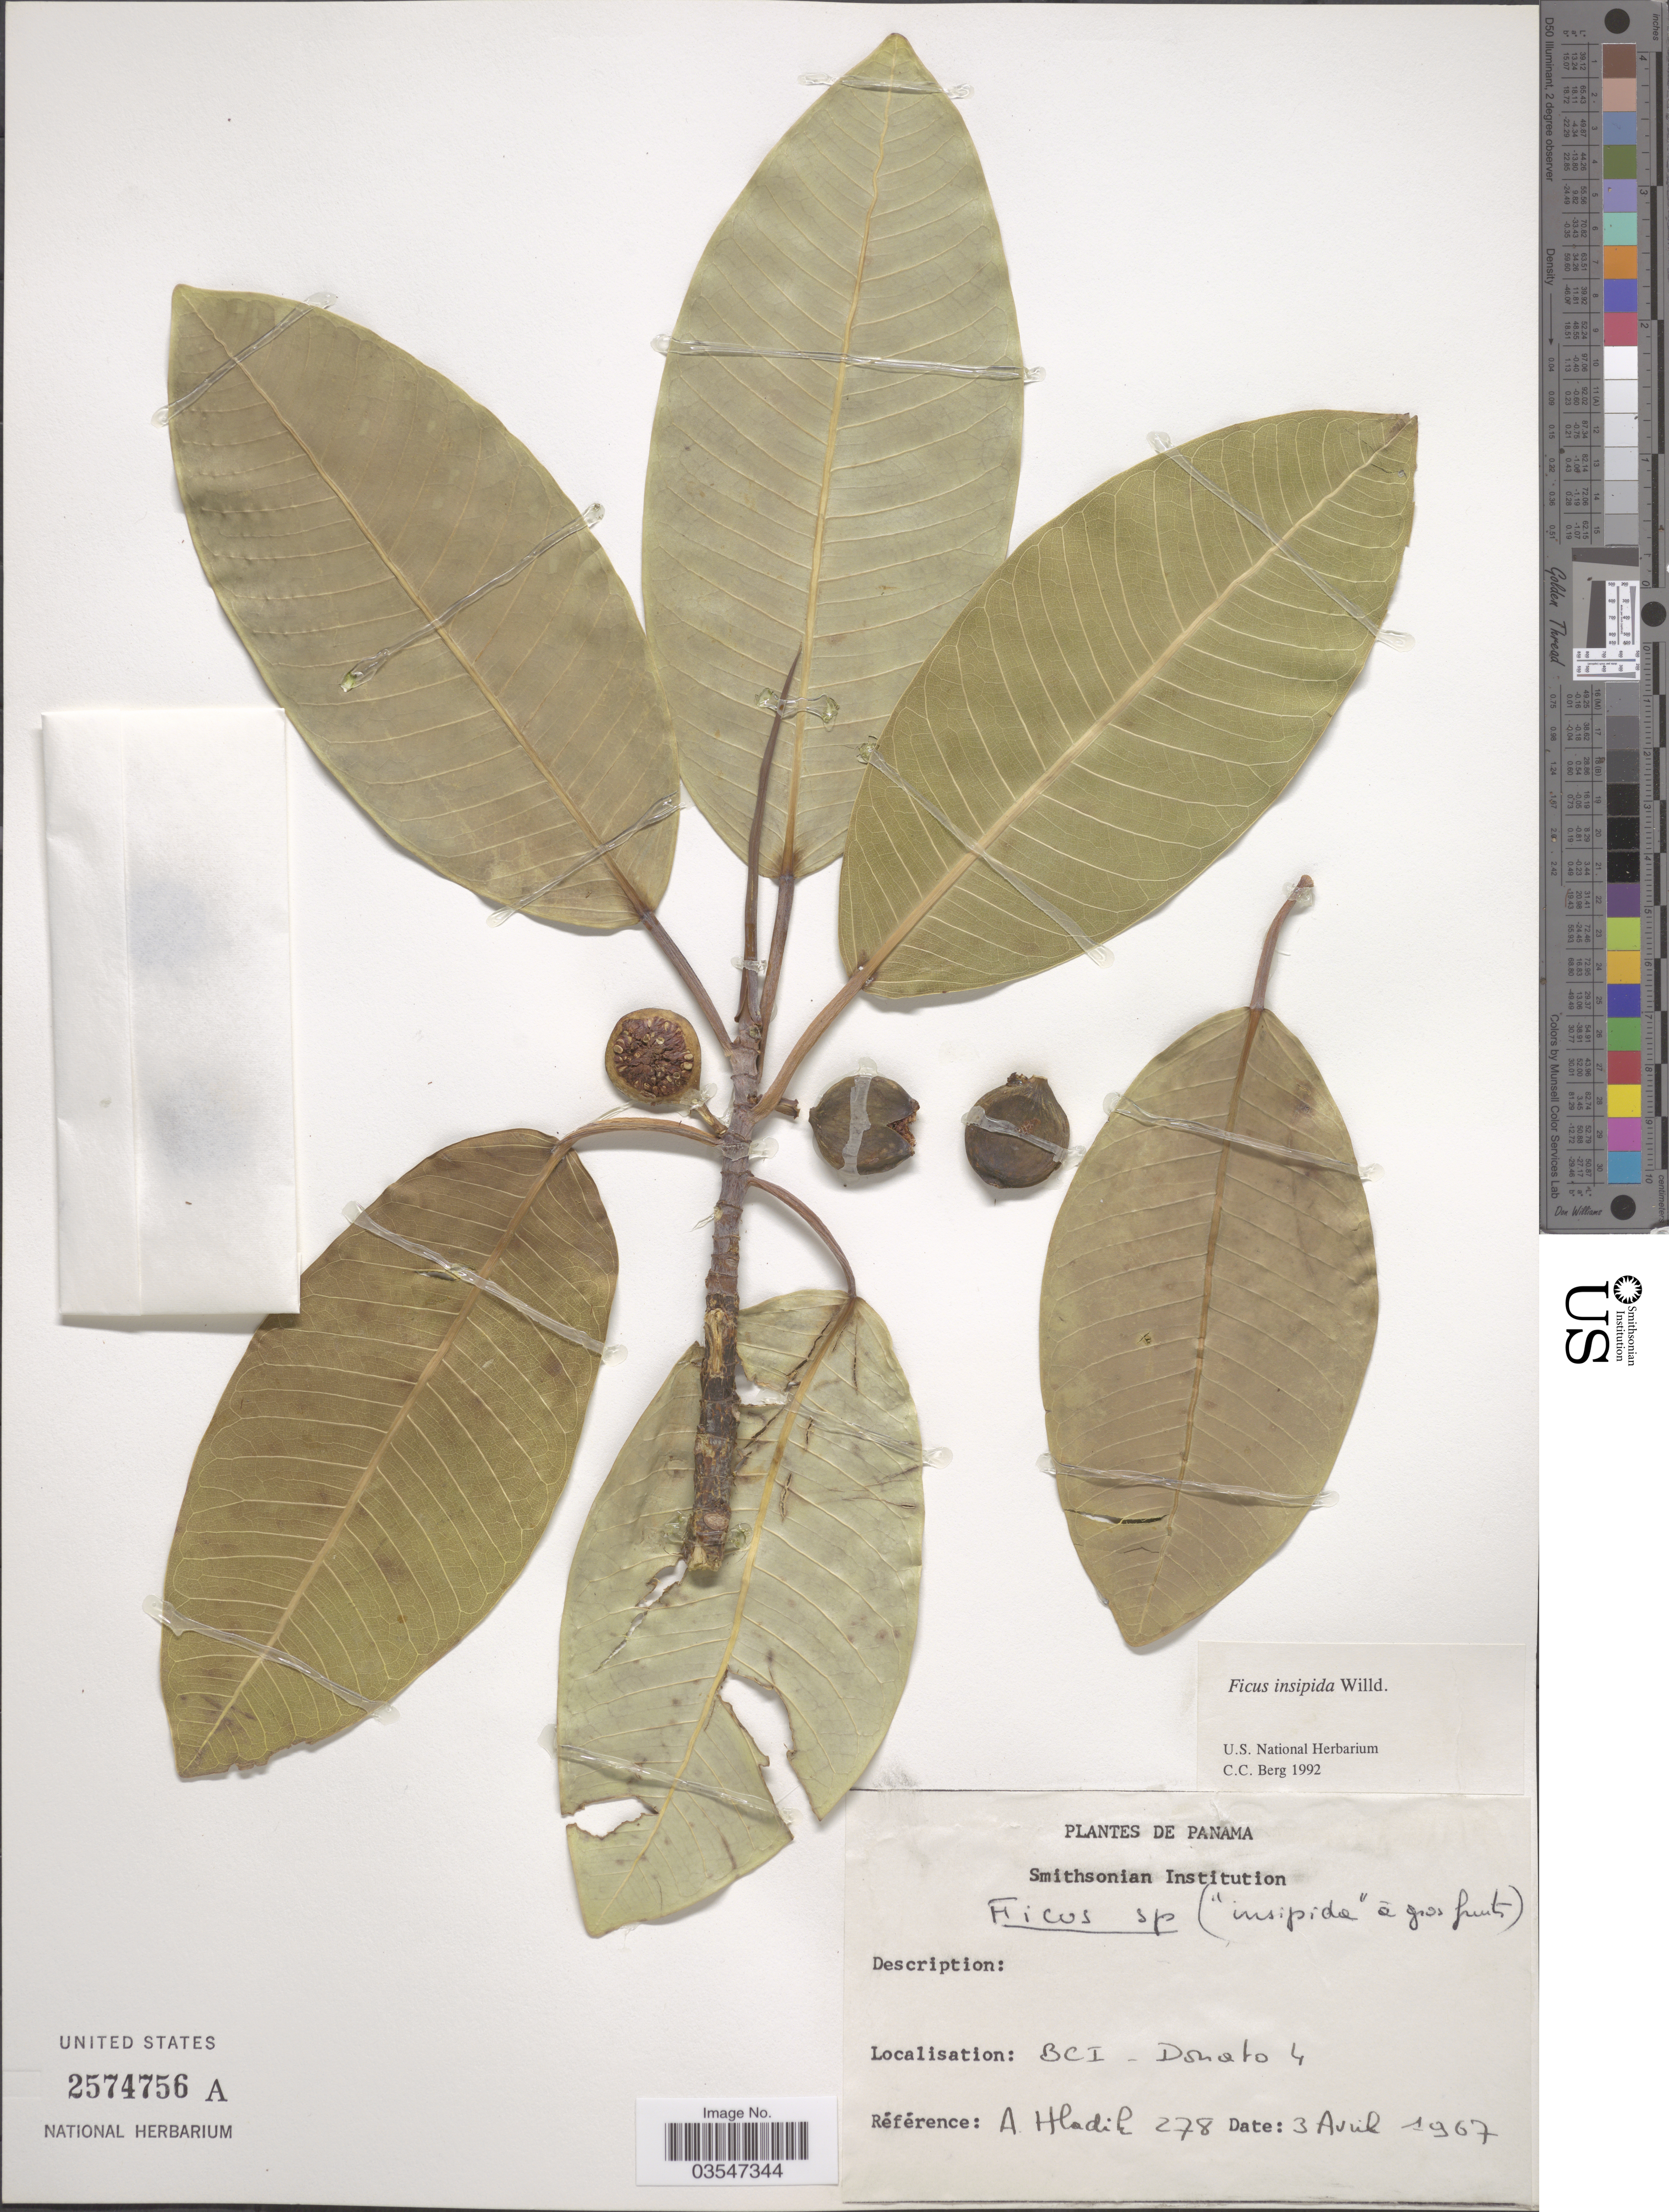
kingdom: Plantae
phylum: Tracheophyta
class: Magnoliopsida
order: Rosales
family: Moraceae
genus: Ficus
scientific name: Ficus insipida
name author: Willd.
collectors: A. Hladik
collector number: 278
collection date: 1967-04-03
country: Panama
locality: BCI - Donato 4.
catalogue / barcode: US 2574756A